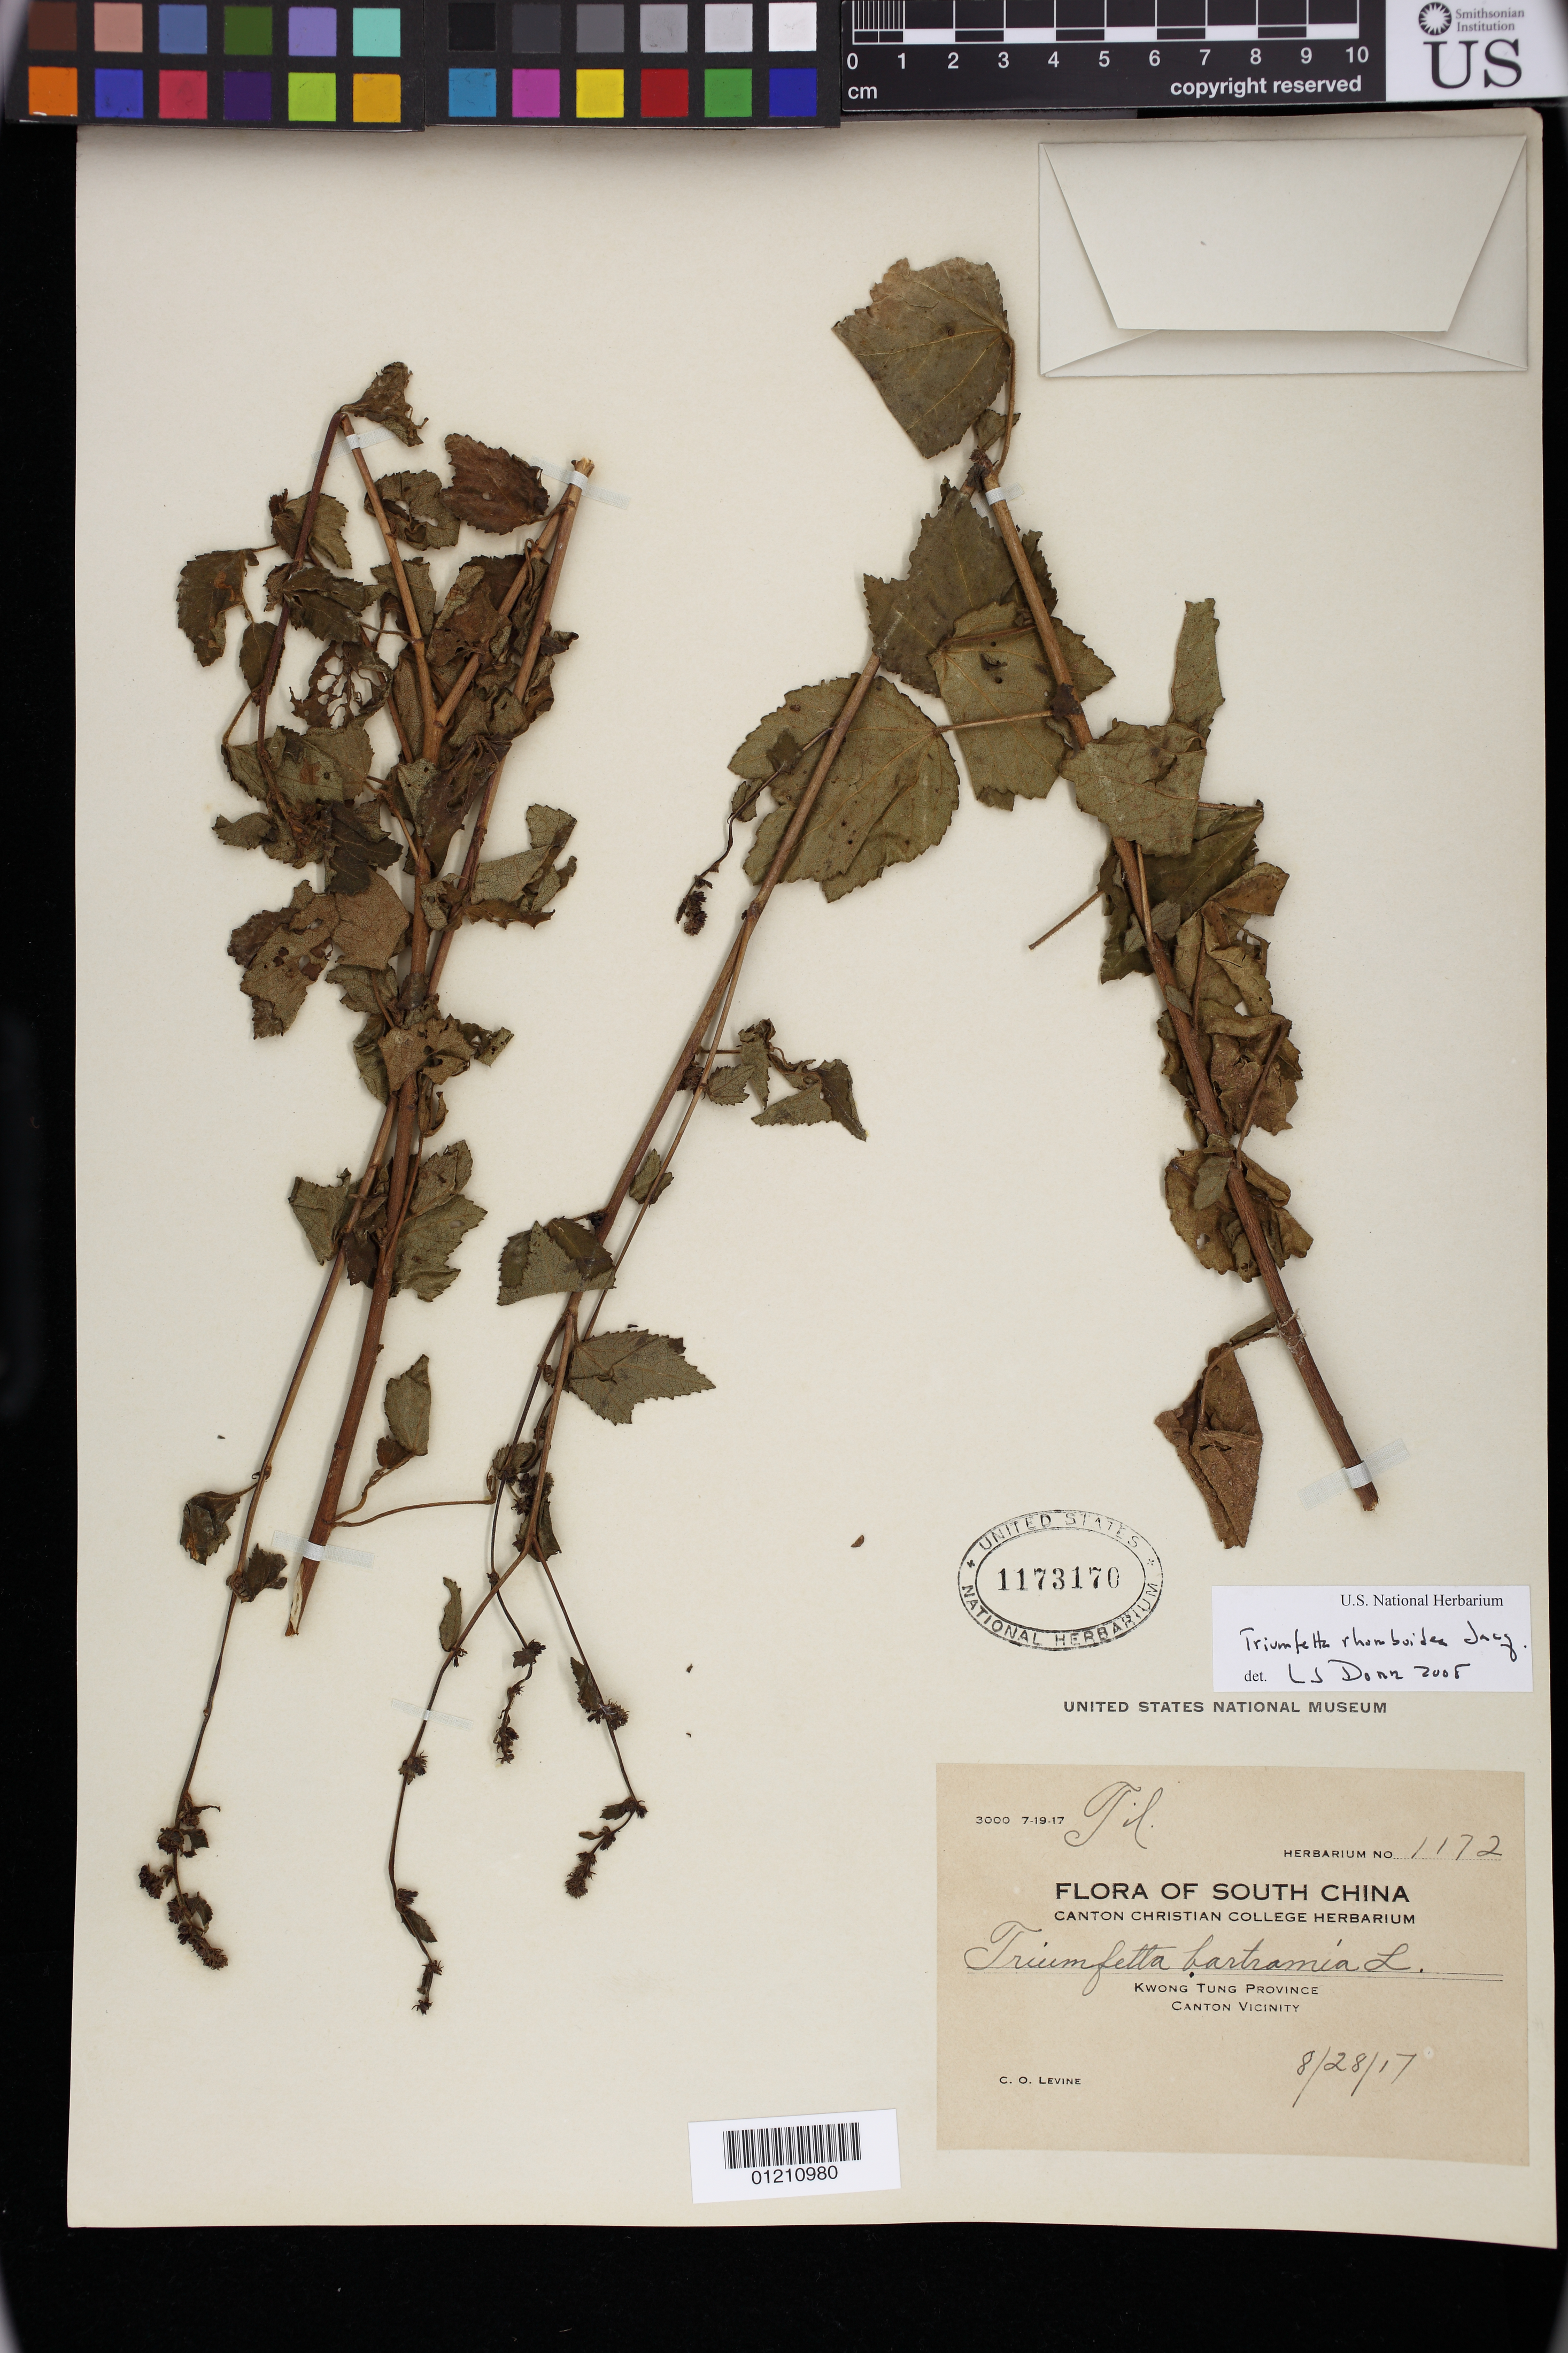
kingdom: Plantae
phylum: Tracheophyta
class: Magnoliopsida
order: Malvales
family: Malvaceae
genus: Triumfetta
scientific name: Triumfetta rhomboidea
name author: Jacq.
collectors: C. O. Levine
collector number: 1172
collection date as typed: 28 Aug 1917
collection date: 1917-08-28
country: China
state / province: Guangdong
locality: Kwong Tung Province, Canton Vicinity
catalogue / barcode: US 1173170